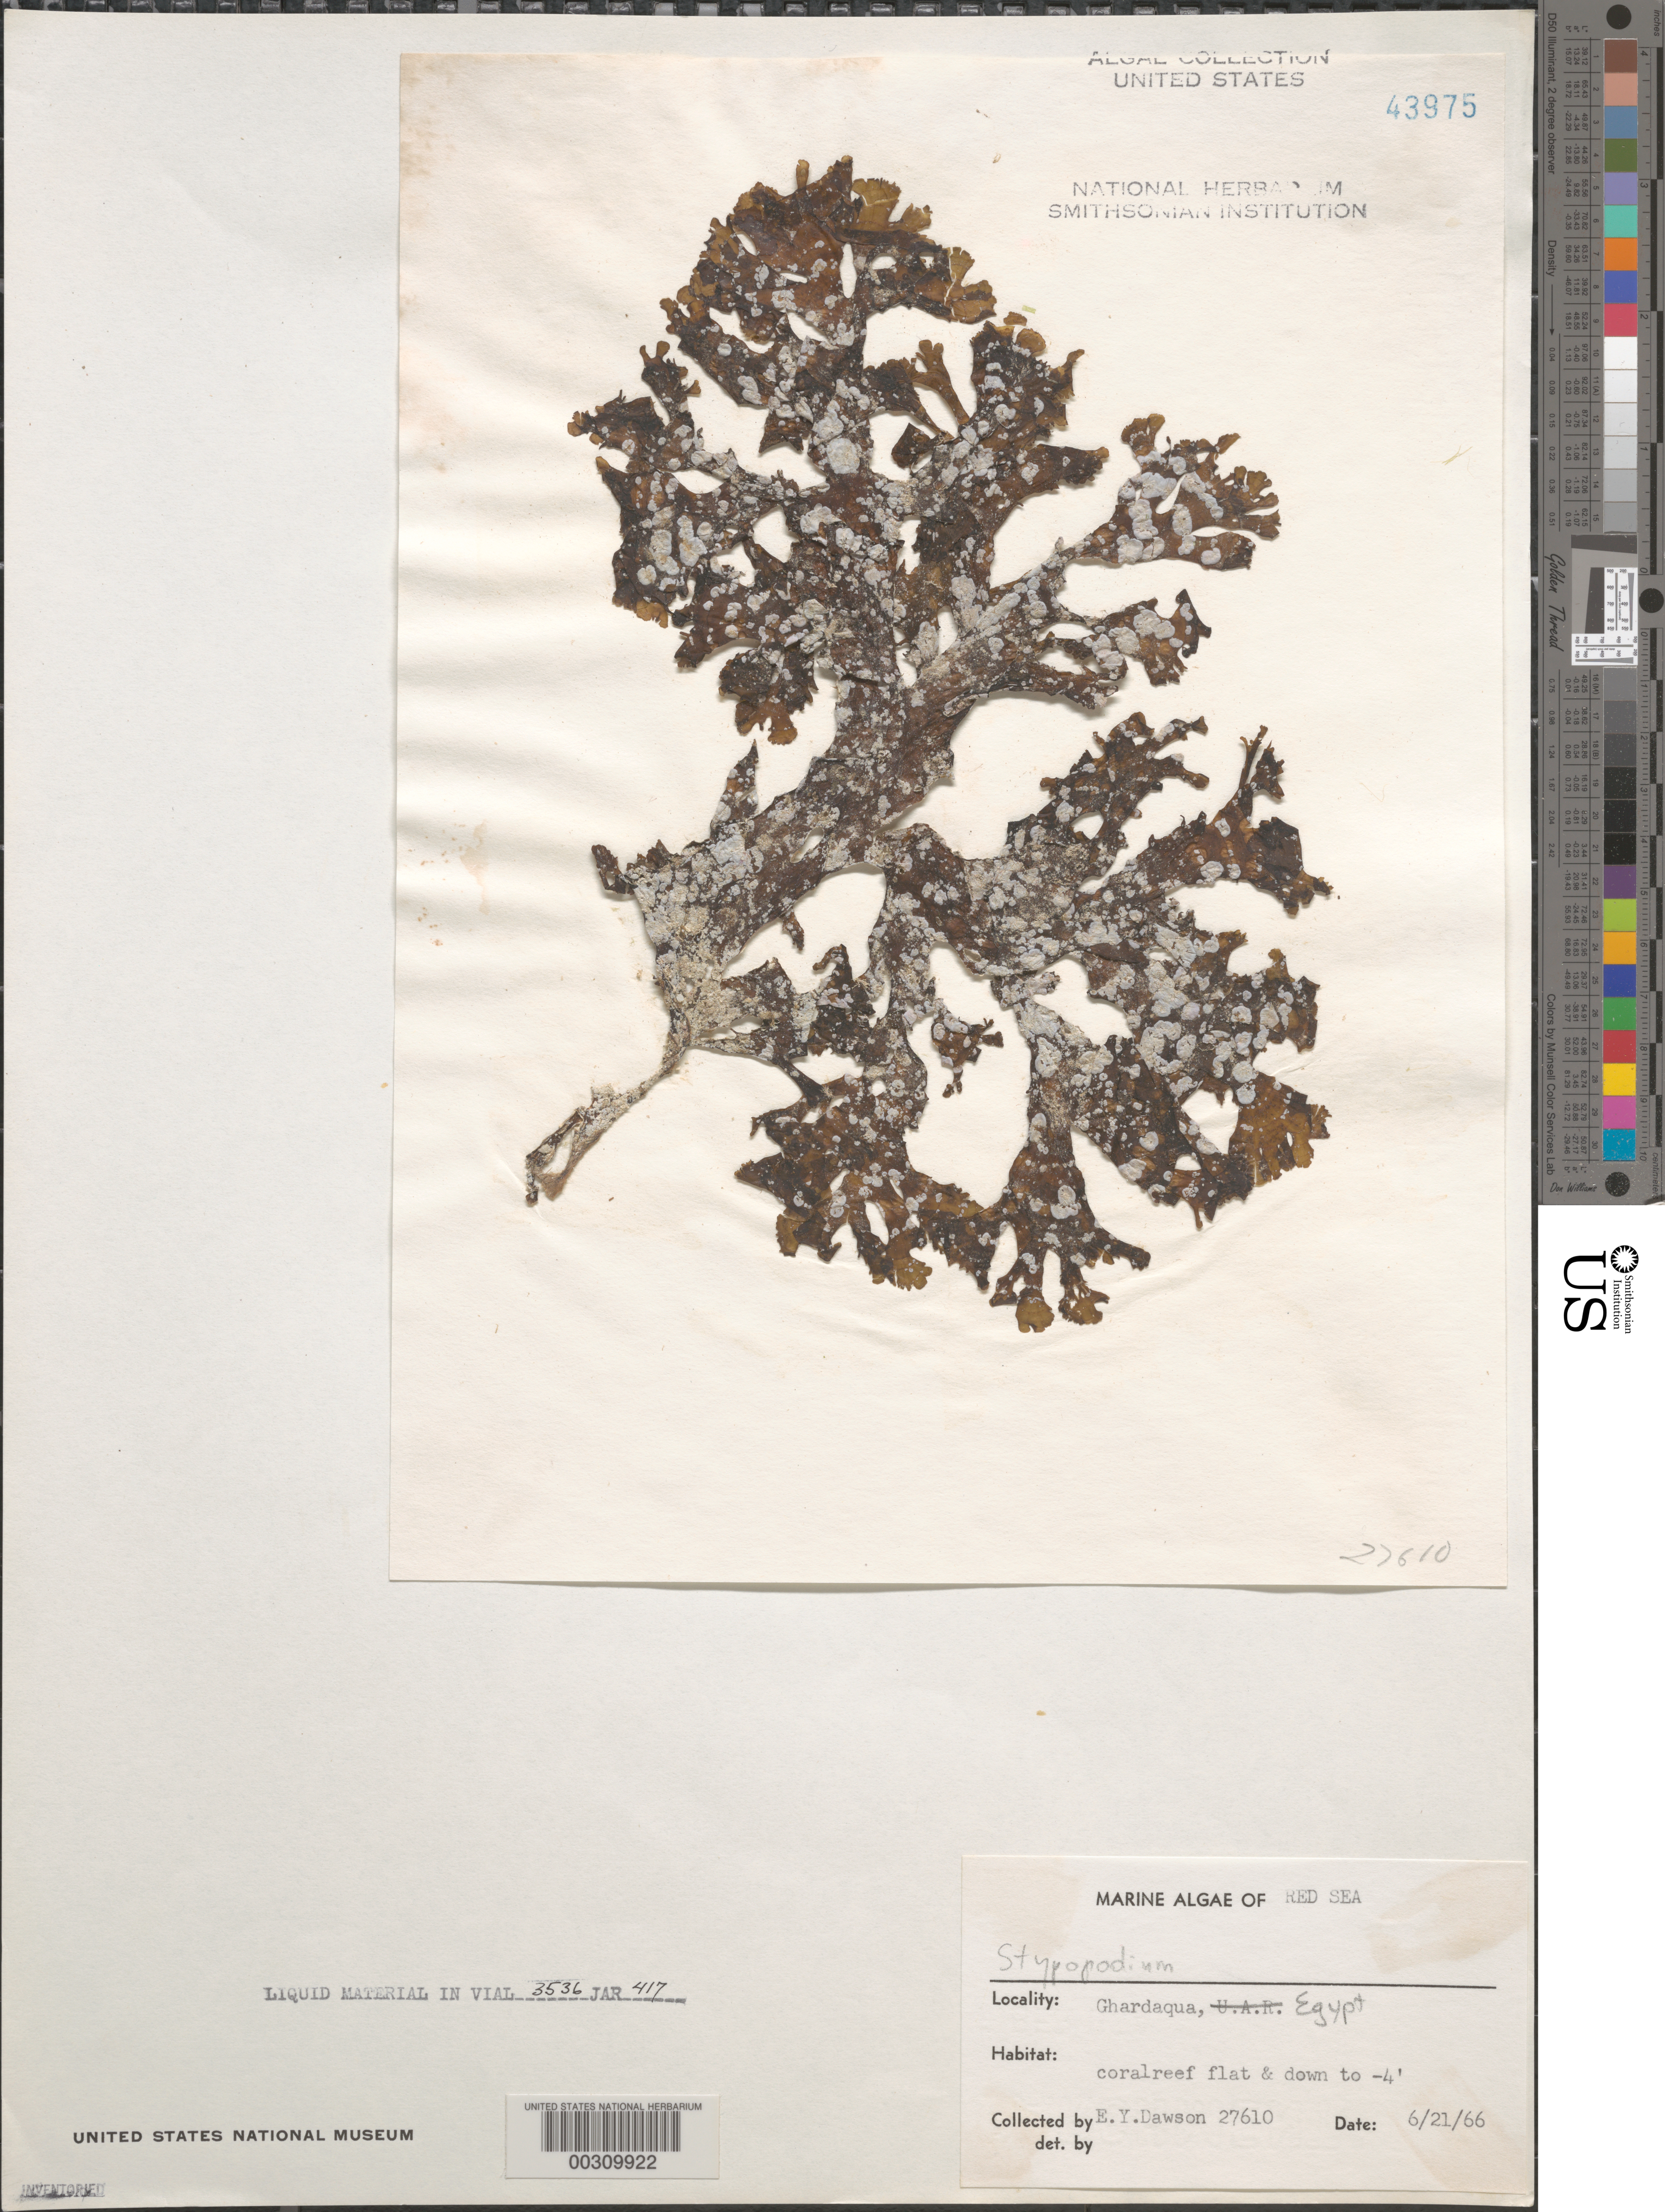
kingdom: Chromista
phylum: Ochrophyta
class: Phaeophyceae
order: Dictyotales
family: Dictyotaceae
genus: Stypopodium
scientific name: Stypopodium sp.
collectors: E. Y. Dawson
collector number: EYD 27610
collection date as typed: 21 Jun 1966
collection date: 1966-06-21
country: Egypt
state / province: Al Bahr al Ahmar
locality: Ghardaqua, Red Sea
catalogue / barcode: US 43975